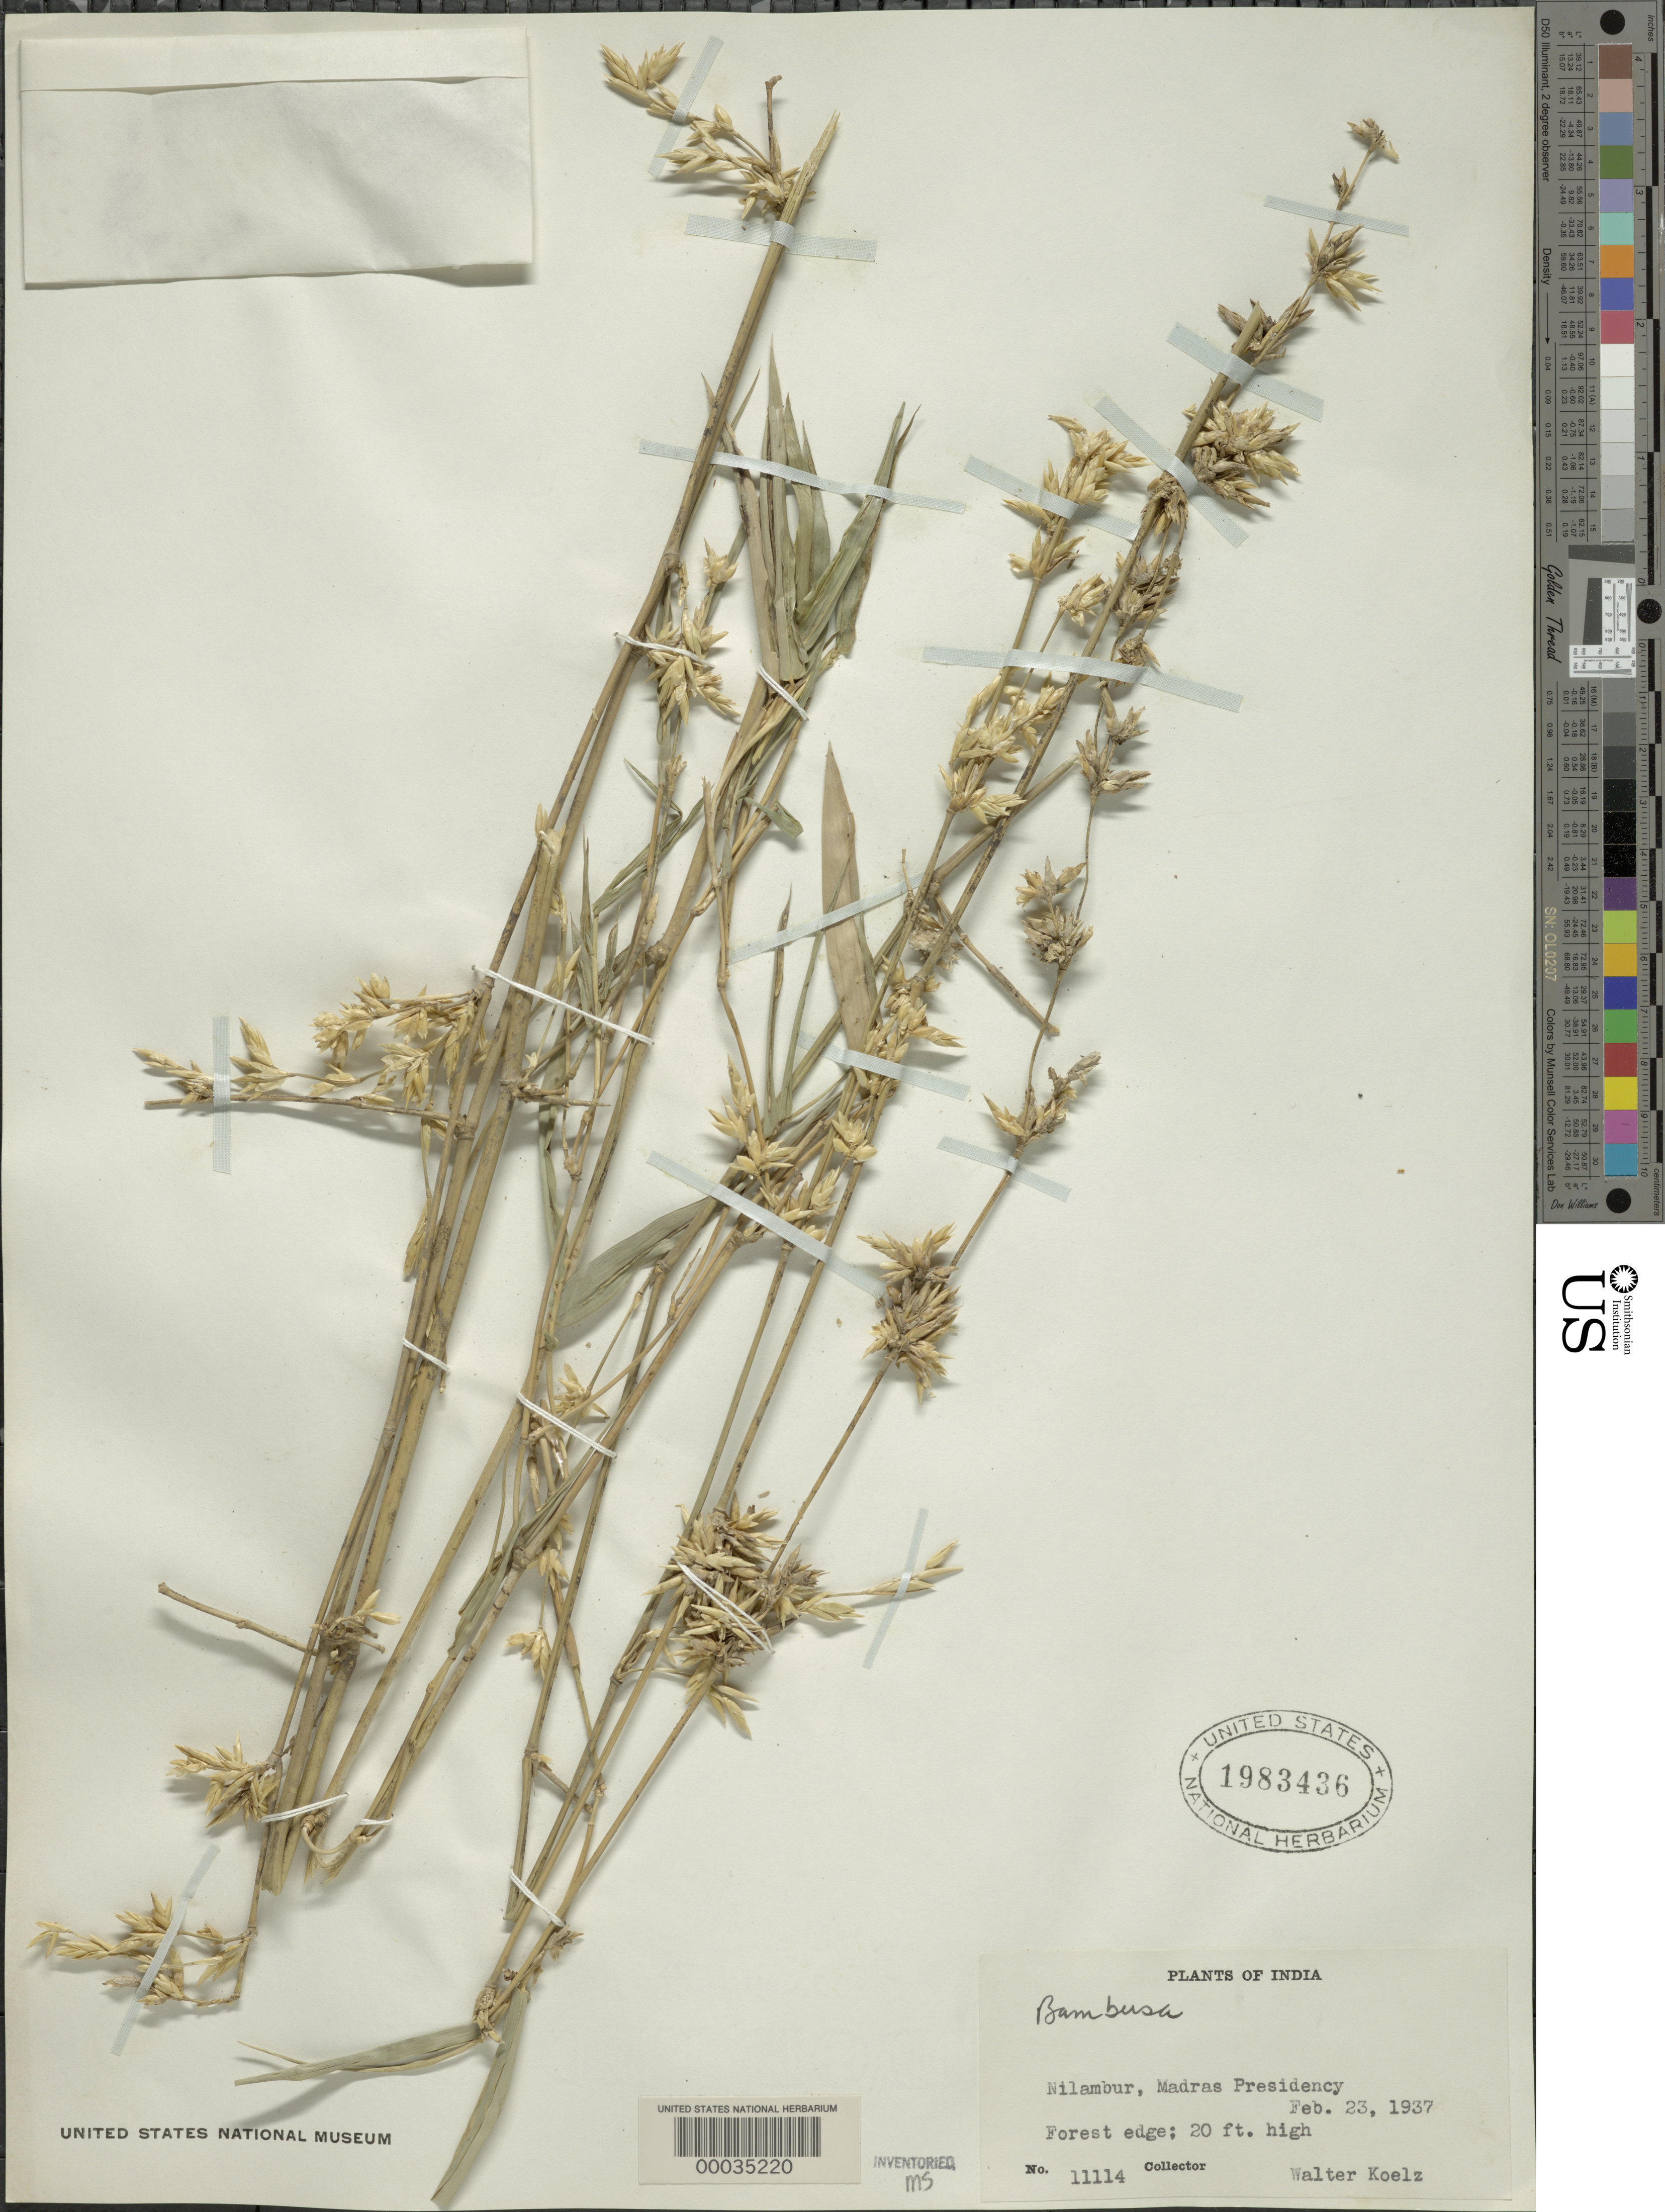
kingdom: Plantae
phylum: Tracheophyta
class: Liliopsida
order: Poales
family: Poaceae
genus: Bambusa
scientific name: Bambusa sp.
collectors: W. N. Koelz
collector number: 11114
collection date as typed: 23 Feb 1937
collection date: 1937-02-23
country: India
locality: Nilambur, madras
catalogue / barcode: US 1983436